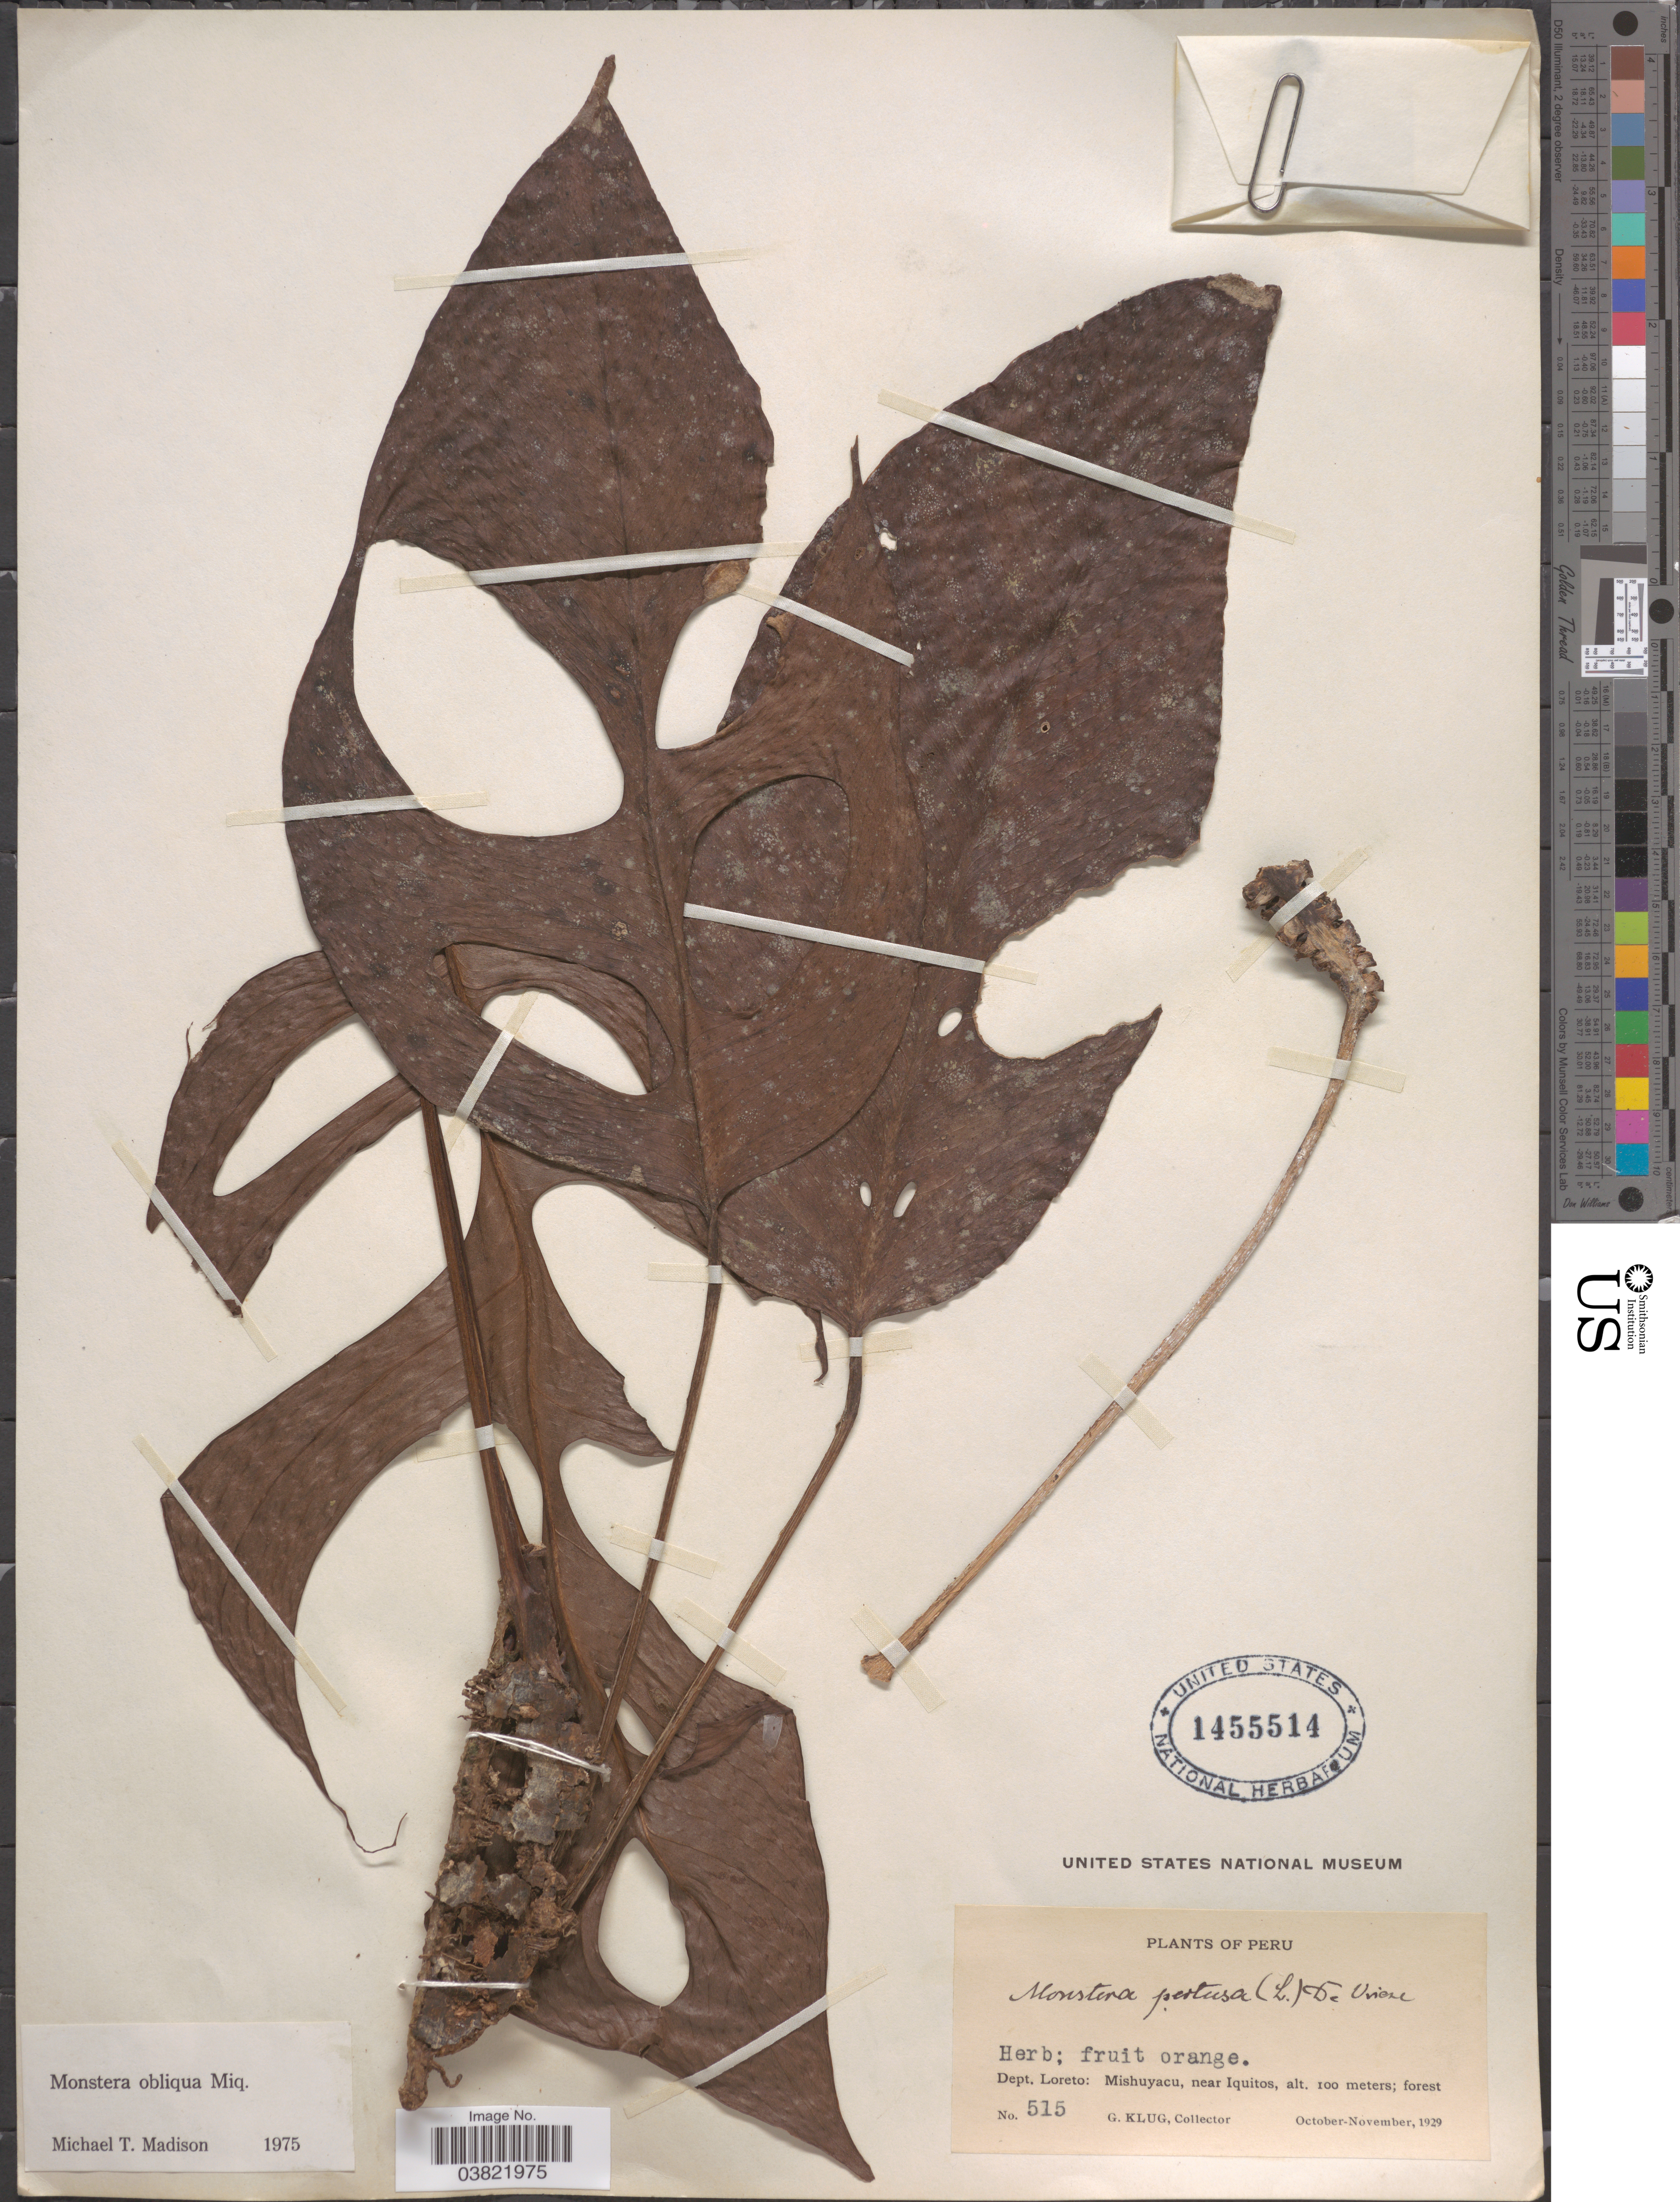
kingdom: Plantae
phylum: Tracheophyta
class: Liliopsida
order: Alismatales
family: Araceae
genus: Monstera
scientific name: Monstera obliqua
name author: Miq.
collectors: G. Klug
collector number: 515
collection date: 1929-10/1929-11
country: Peru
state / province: Loreto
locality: Dept. Loreto: Mishuyacu, near Iquitos.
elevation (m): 100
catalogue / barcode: US 1455514